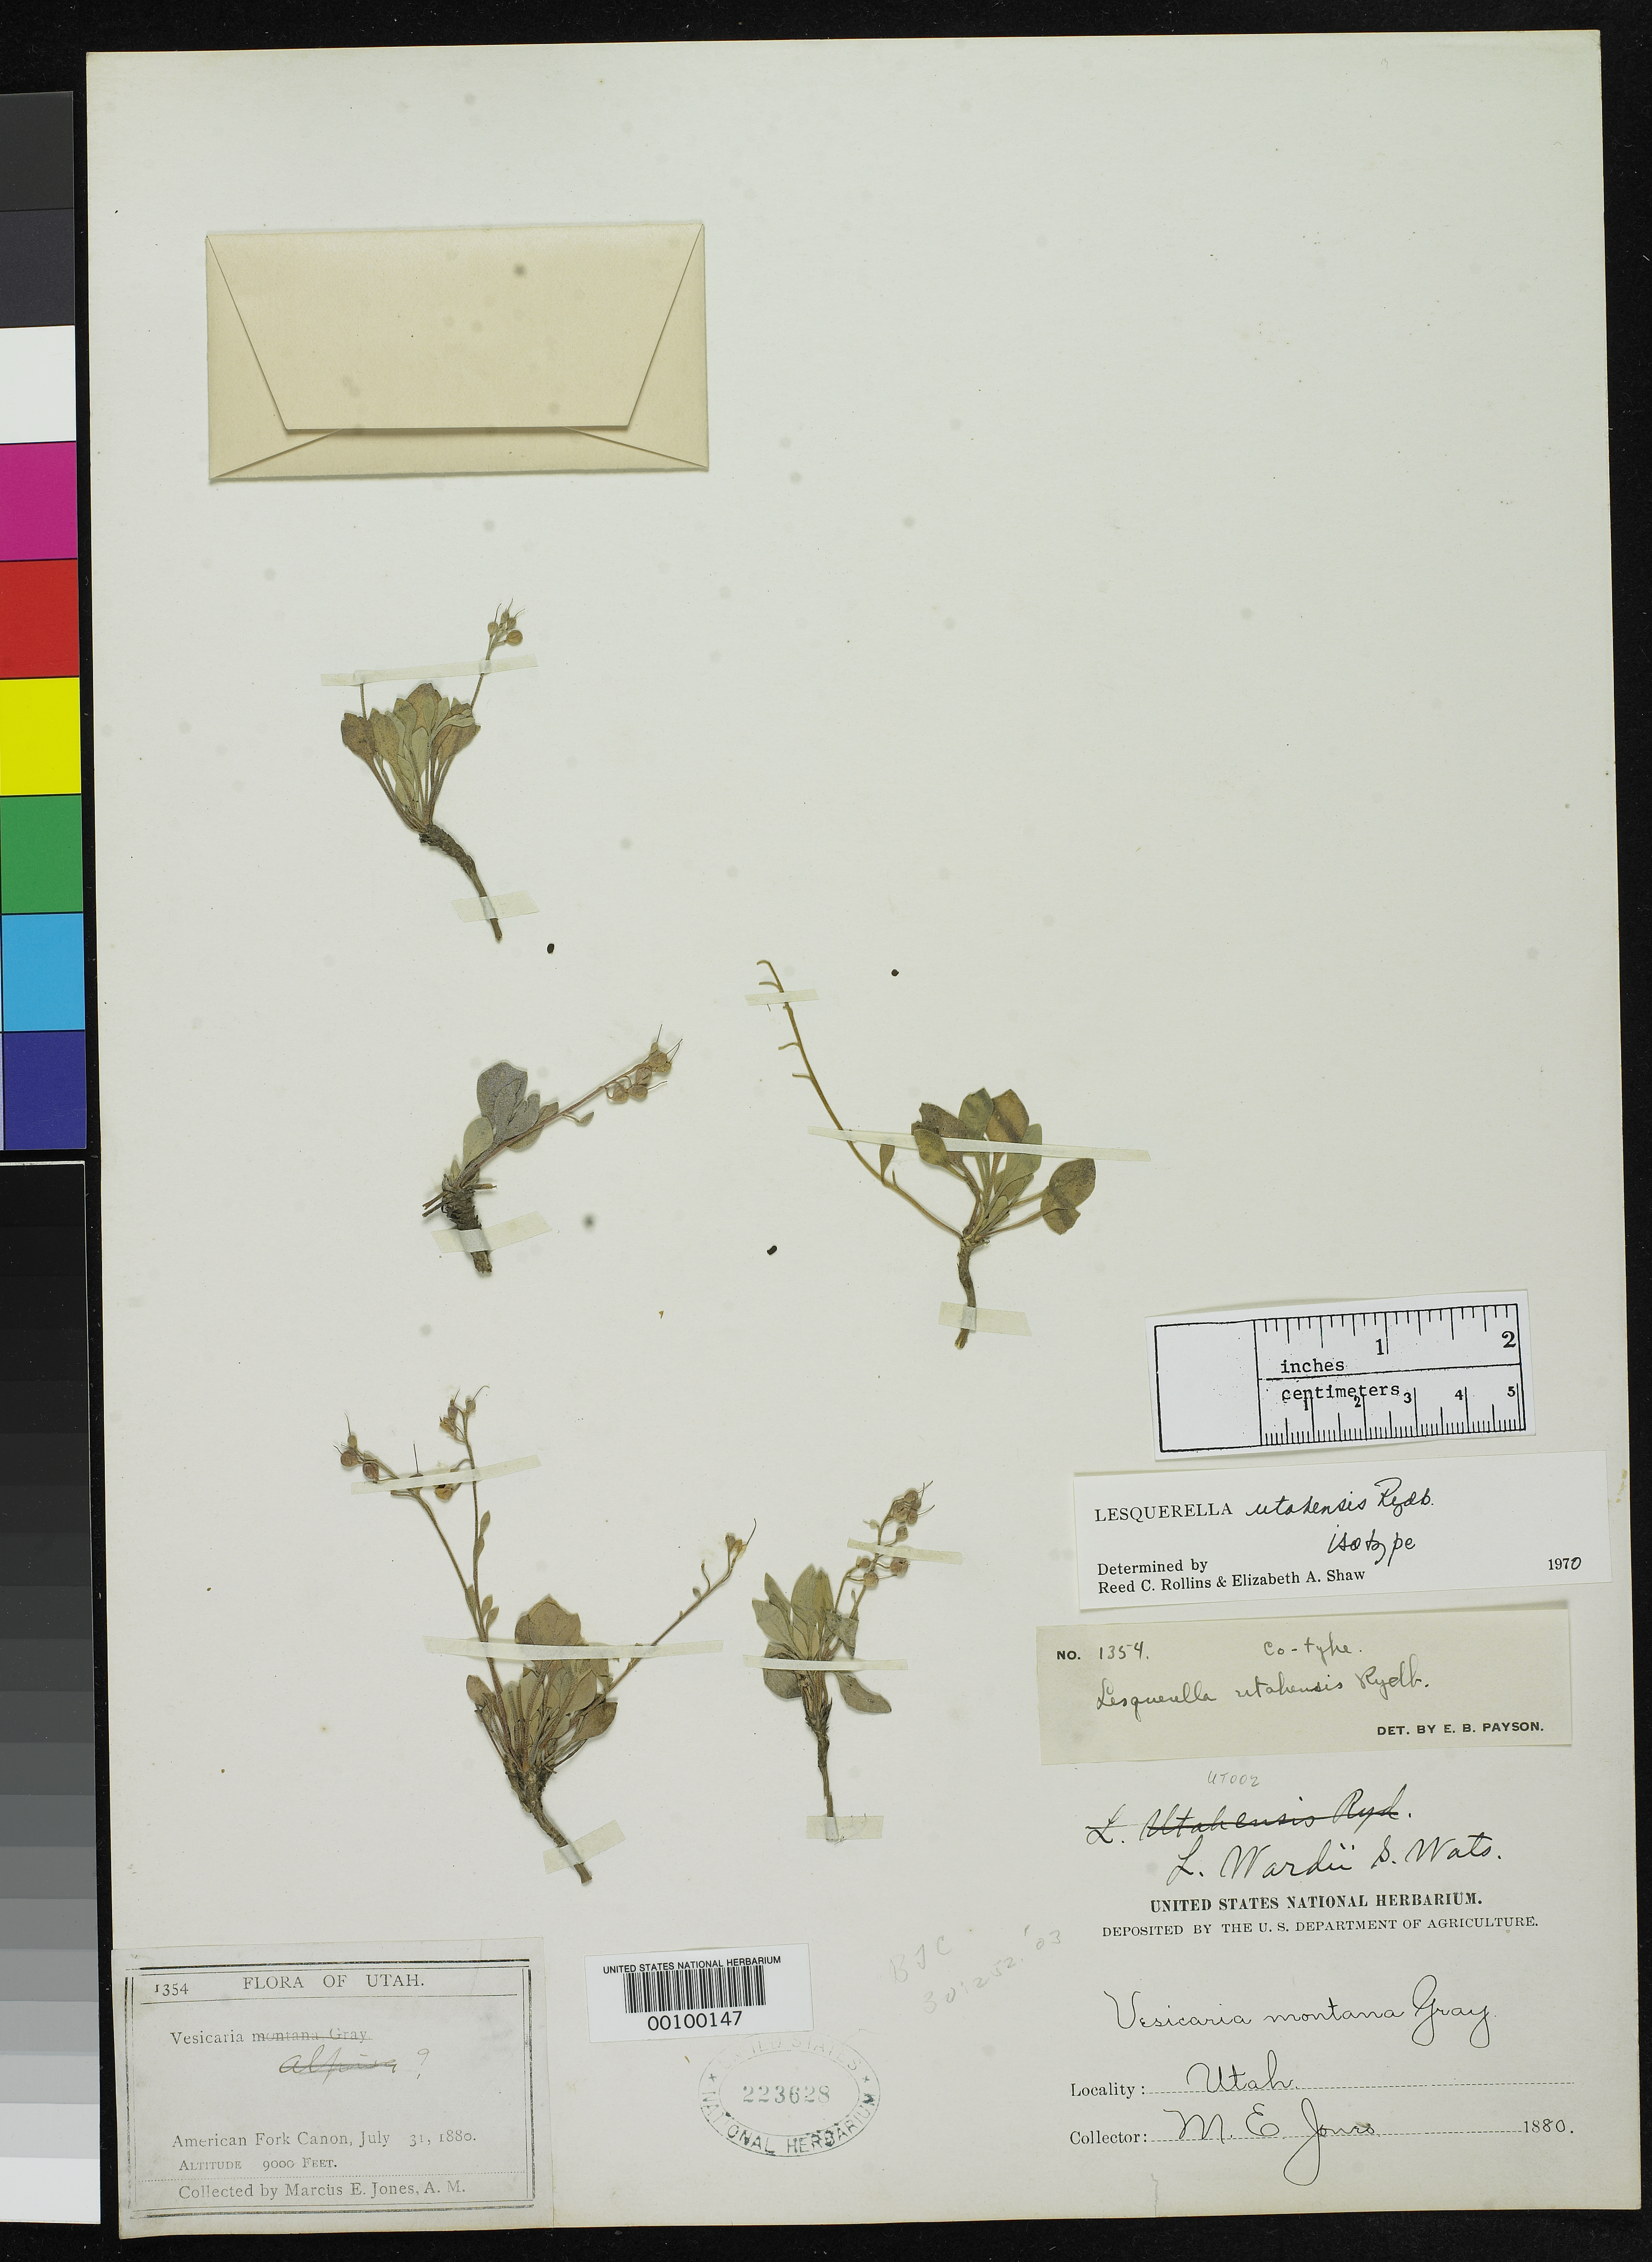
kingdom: Plantae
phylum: Tracheophyta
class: Magnoliopsida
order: Brassicales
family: Brassicaceae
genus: Lesquerella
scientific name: Lesquerella utahensis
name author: Rydb.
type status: Isotype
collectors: M. E. Jones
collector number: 1354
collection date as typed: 31 Jul 1880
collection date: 1880-07-31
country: United States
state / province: Utah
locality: American Fork Canyon.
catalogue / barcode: US 223628